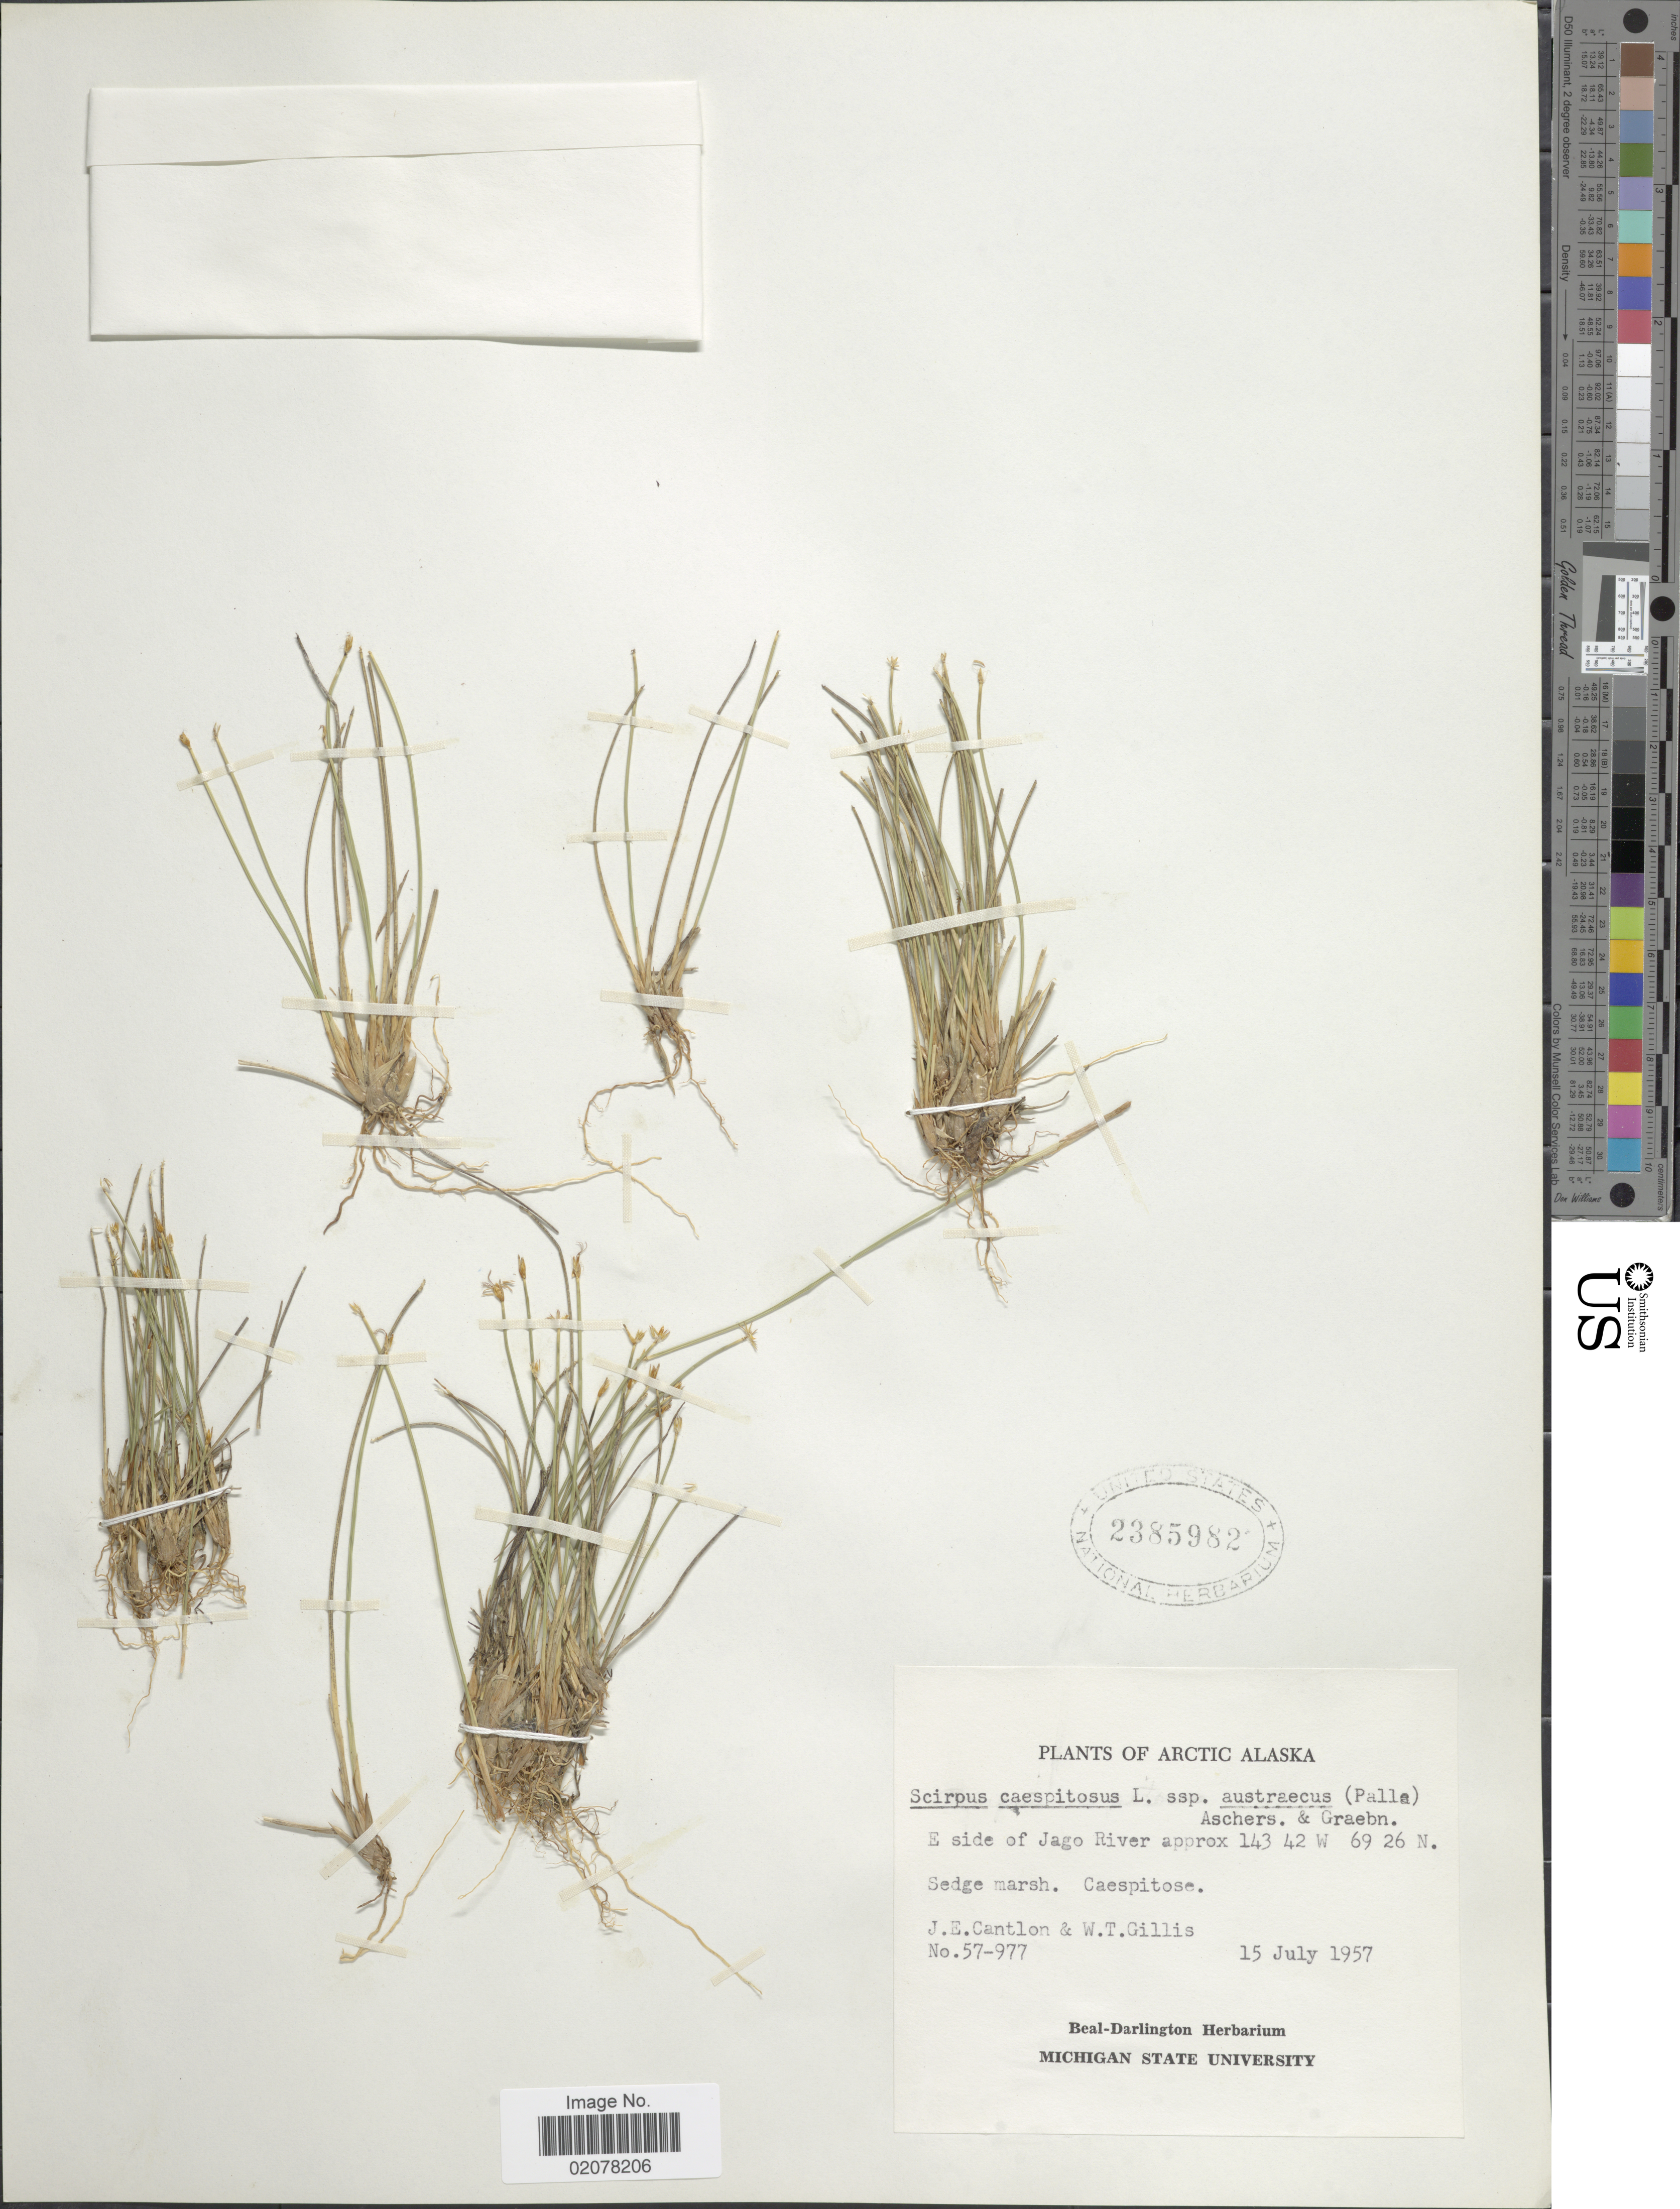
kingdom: Plantae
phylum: Tracheophyta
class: Liliopsida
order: Poales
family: Cyperaceae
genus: Trichophorum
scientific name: Trichophorum cespitosum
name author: (L.) Hartm.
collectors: J. Cantlon & W. T. Gillis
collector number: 57-977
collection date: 1957-07-15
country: United States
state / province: Alaska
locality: Arctic Alaska, E side of Jago river, Sedge marsh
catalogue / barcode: US 2385982